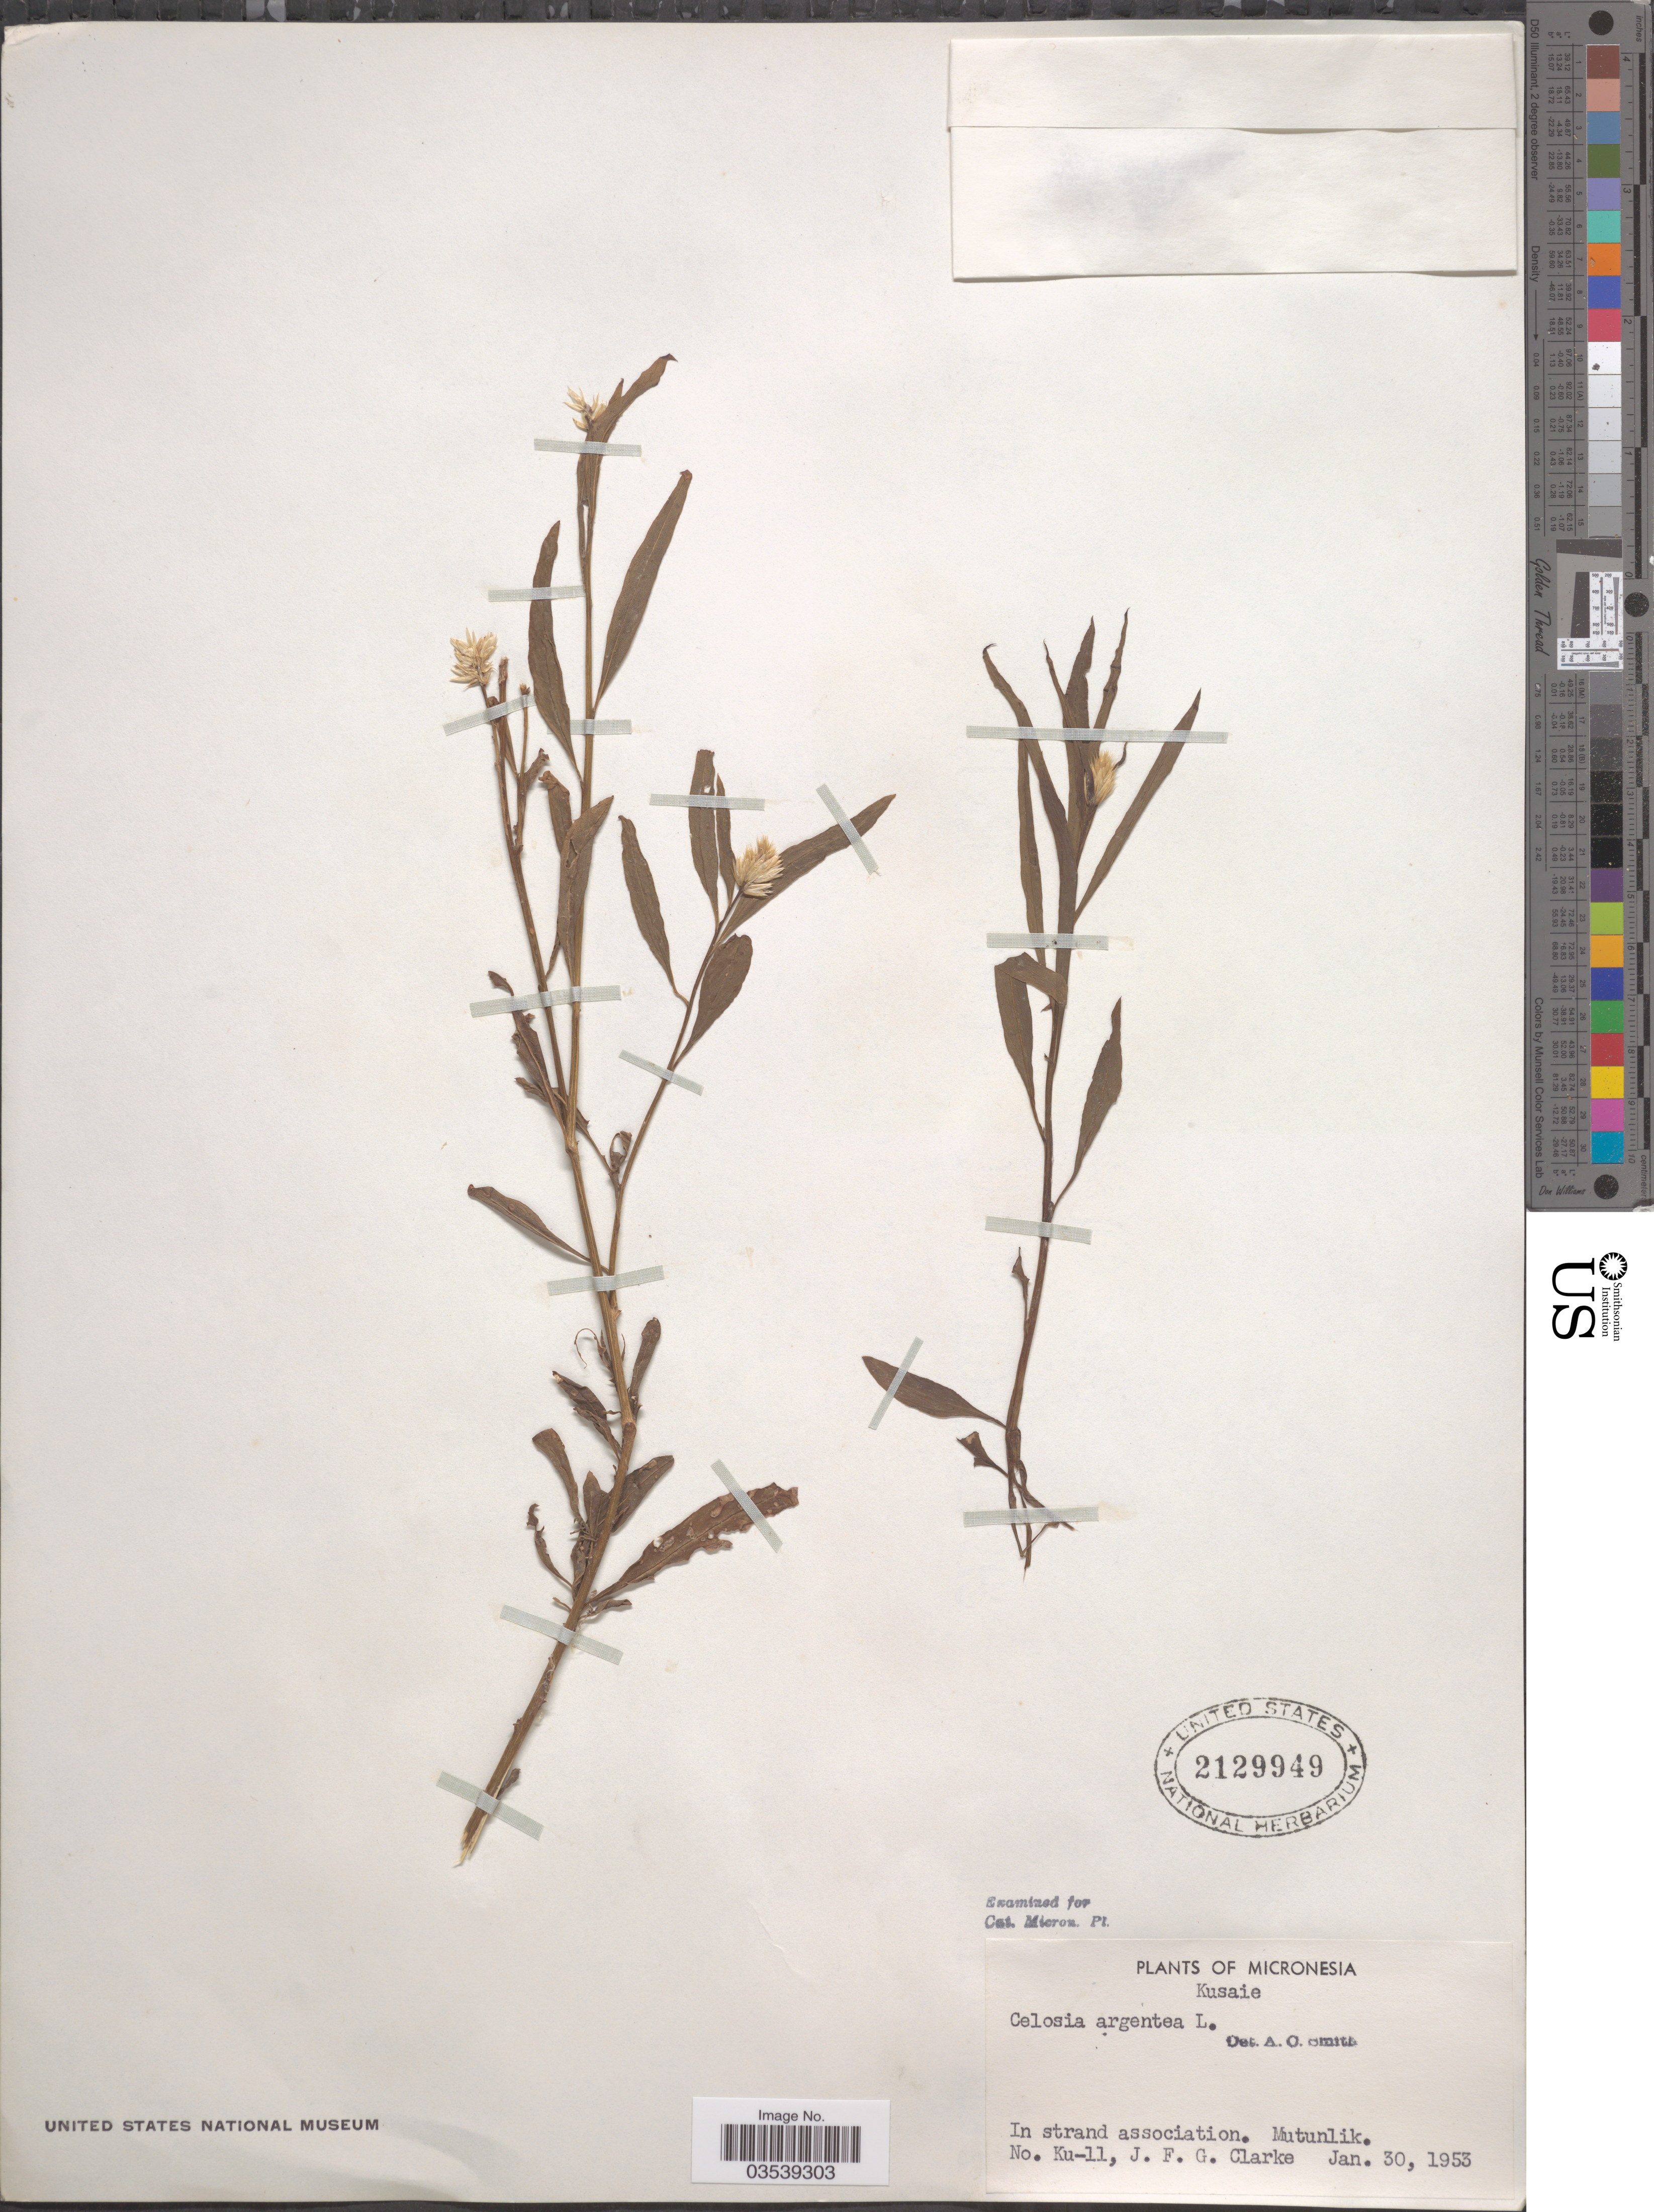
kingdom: Plantae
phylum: Tracheophyta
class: Magnoliopsida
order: Caryophyllales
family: Amaranthaceae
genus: Celosia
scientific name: Celosia argentea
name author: L.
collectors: J. F. Clarke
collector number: Ku-11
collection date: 1953-01-30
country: Micronesia, Federated States of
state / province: Kosrae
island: Kosrae [Kusaie]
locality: Kusaie. Mutunlik.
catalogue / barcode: US 2129949